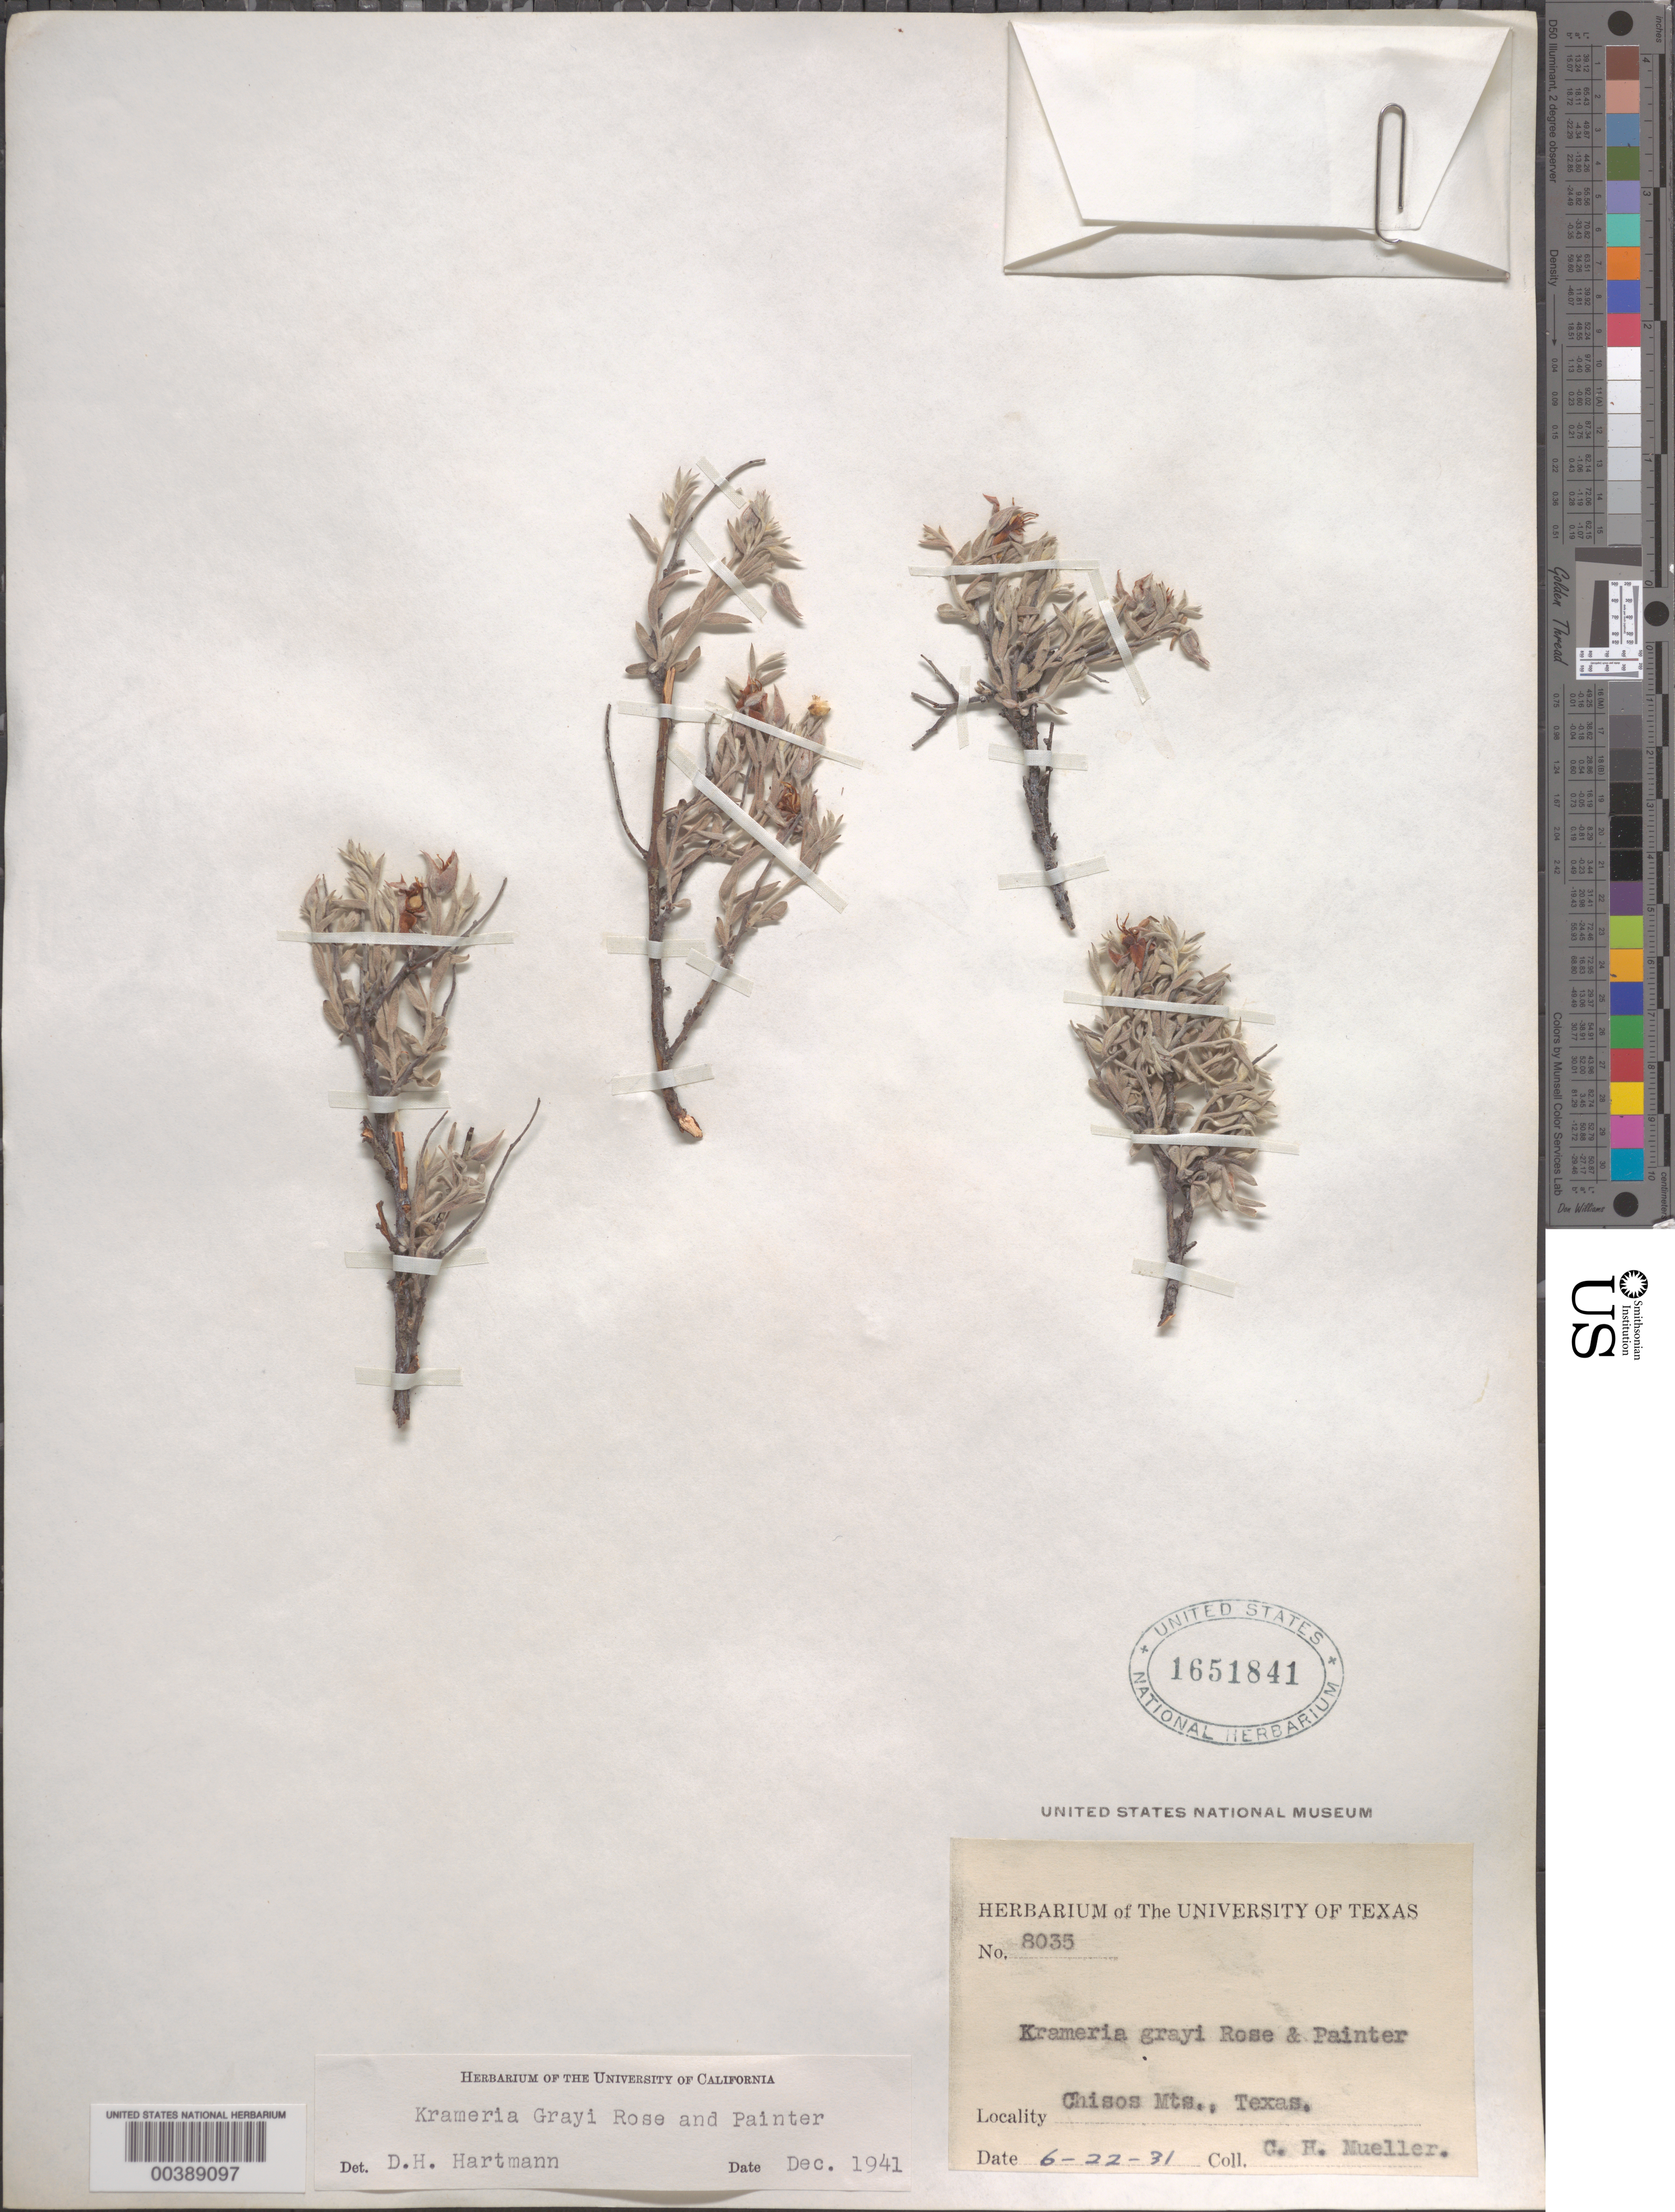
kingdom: Plantae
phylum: Tracheophyta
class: Magnoliopsida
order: Zygophyllales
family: Krameriaceae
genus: Krameria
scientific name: Krameria grayi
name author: Rose & J.H. Painter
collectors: C. H. Muller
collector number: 8035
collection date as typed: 22 Jun 1931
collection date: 1931-06-22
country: United States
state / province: Texas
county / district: Brewster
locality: Chisos mountains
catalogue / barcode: US 1651841